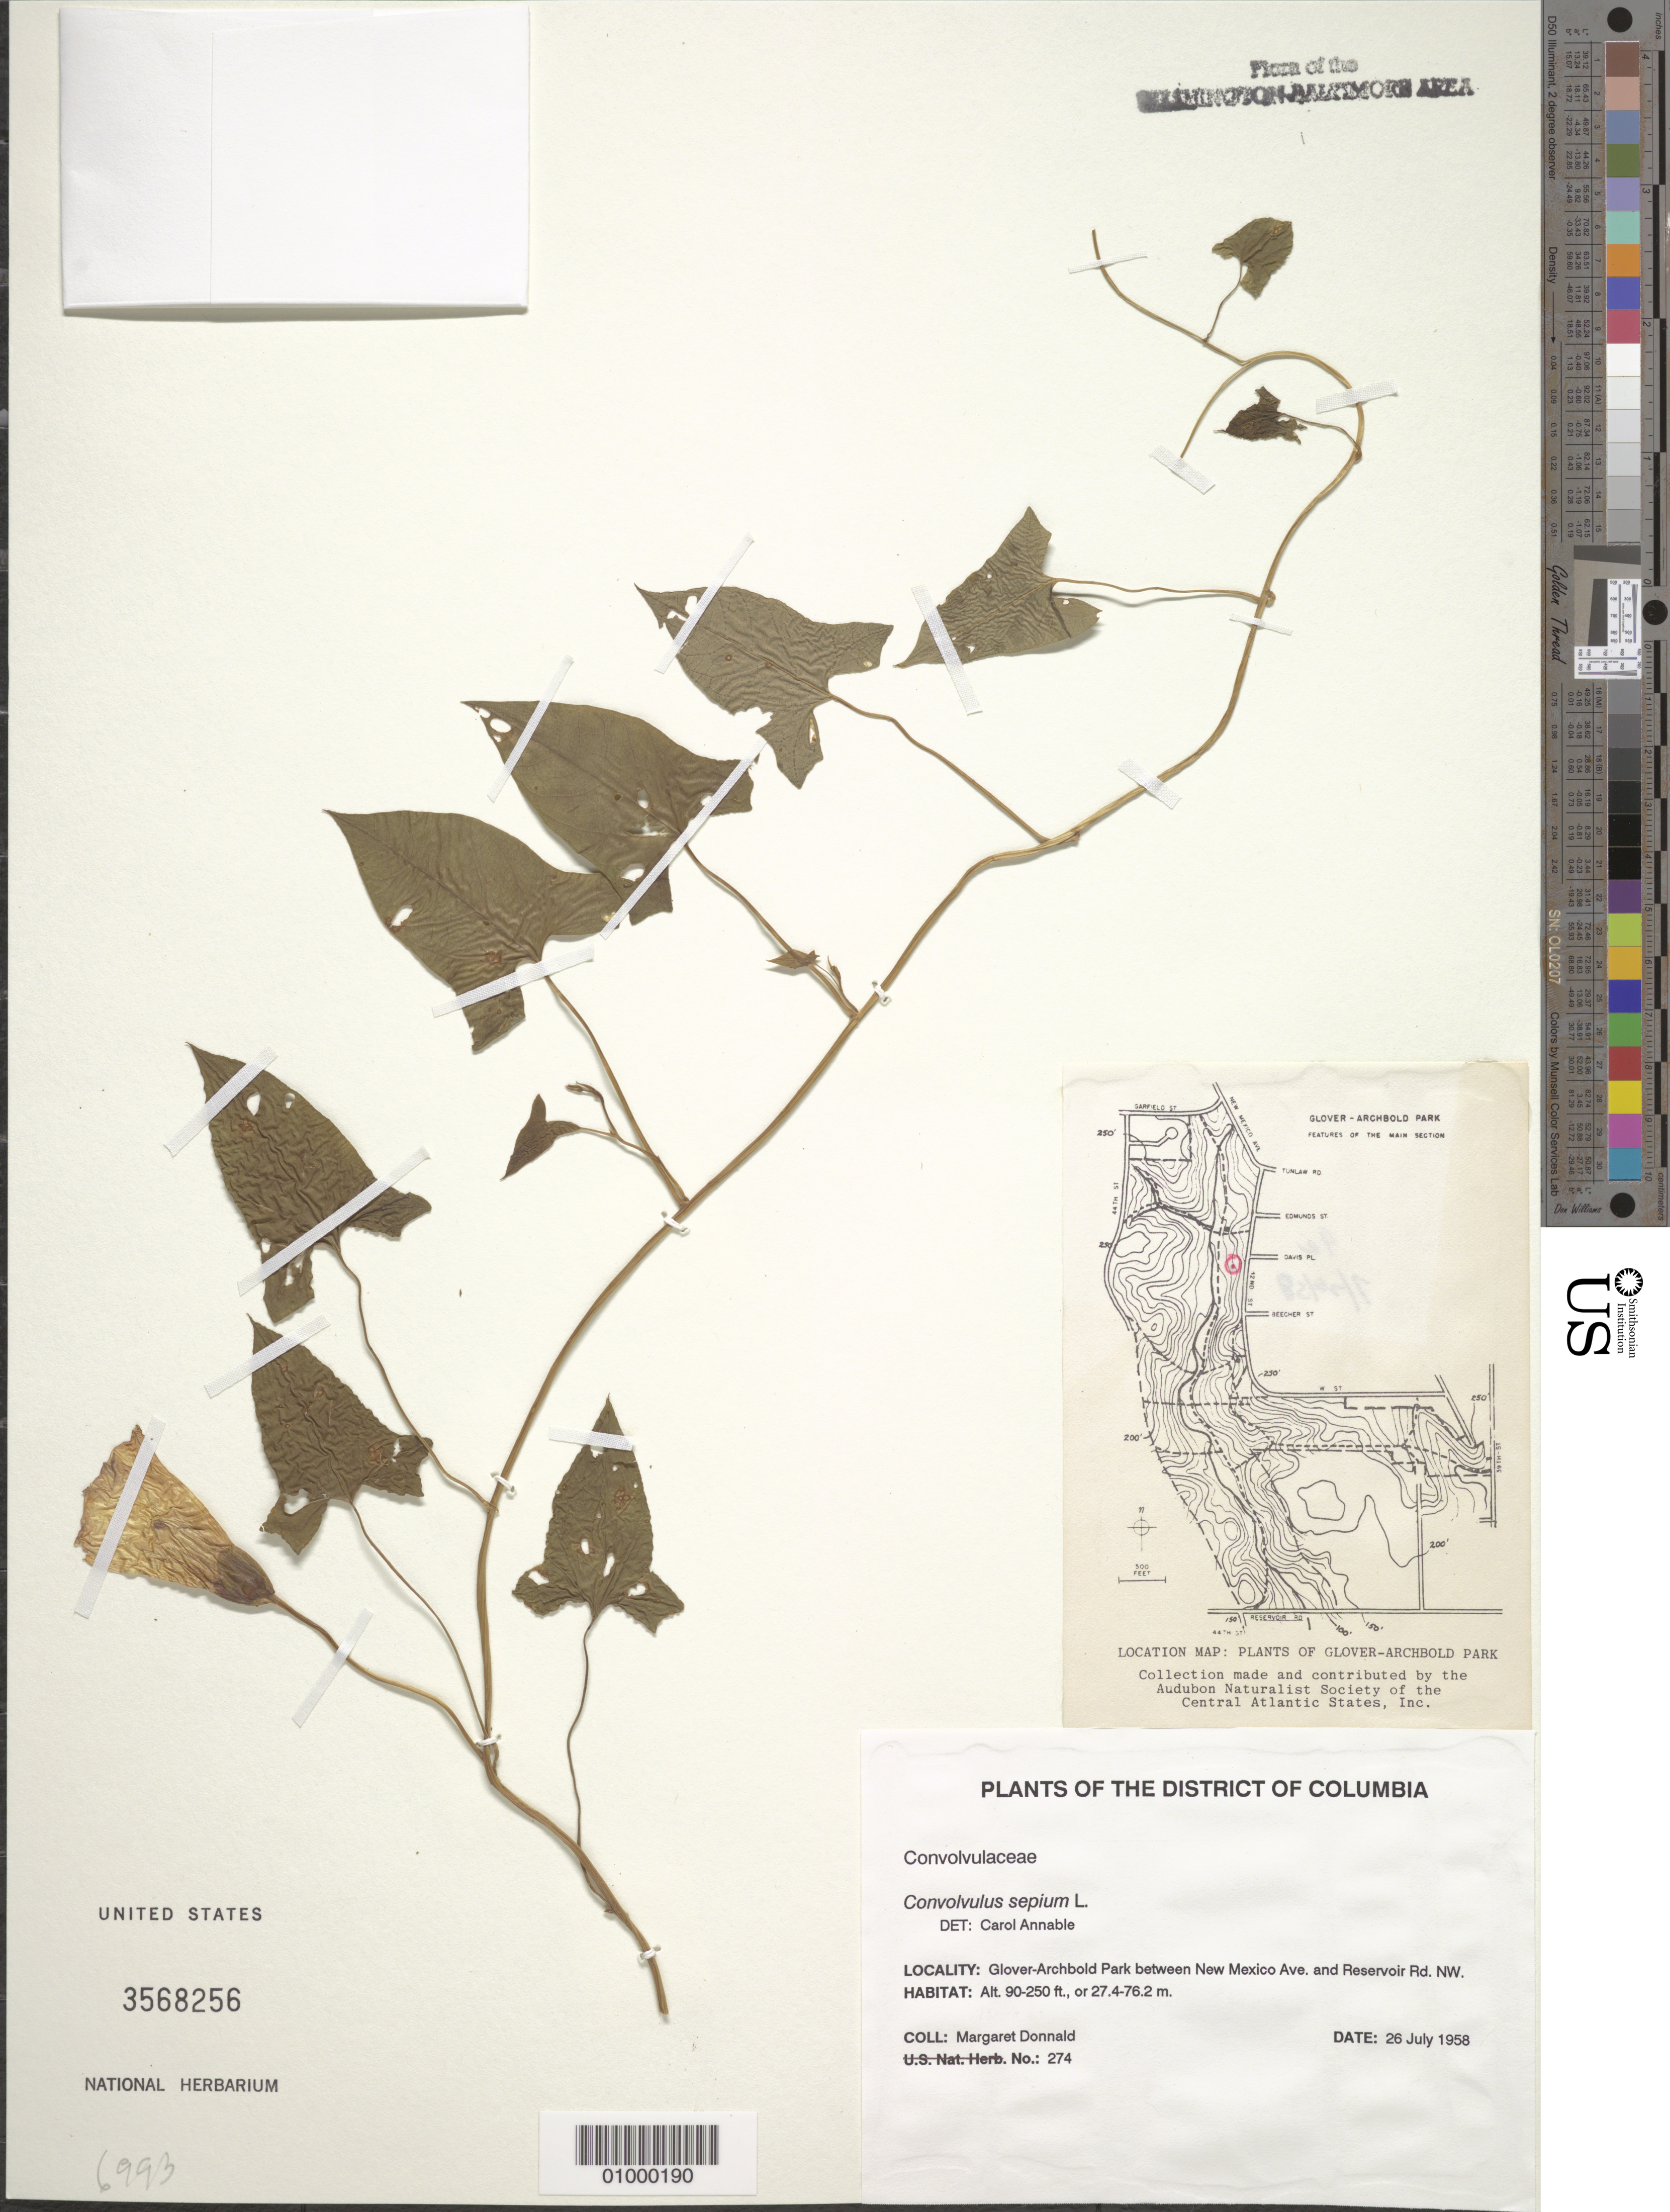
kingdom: Plantae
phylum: Tracheophyta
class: Magnoliopsida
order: Solanales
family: Convolvulaceae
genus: Calystegia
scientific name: Calystegia sepium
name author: (L.) R. Br.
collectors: M. Donnald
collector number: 274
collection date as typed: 26 Jul 1958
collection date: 1958-07-26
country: United States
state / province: District of Columbia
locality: Glover-Archbold Park between New Mexico Avenue and Reservoir Road NW.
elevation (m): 27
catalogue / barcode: US 3568256